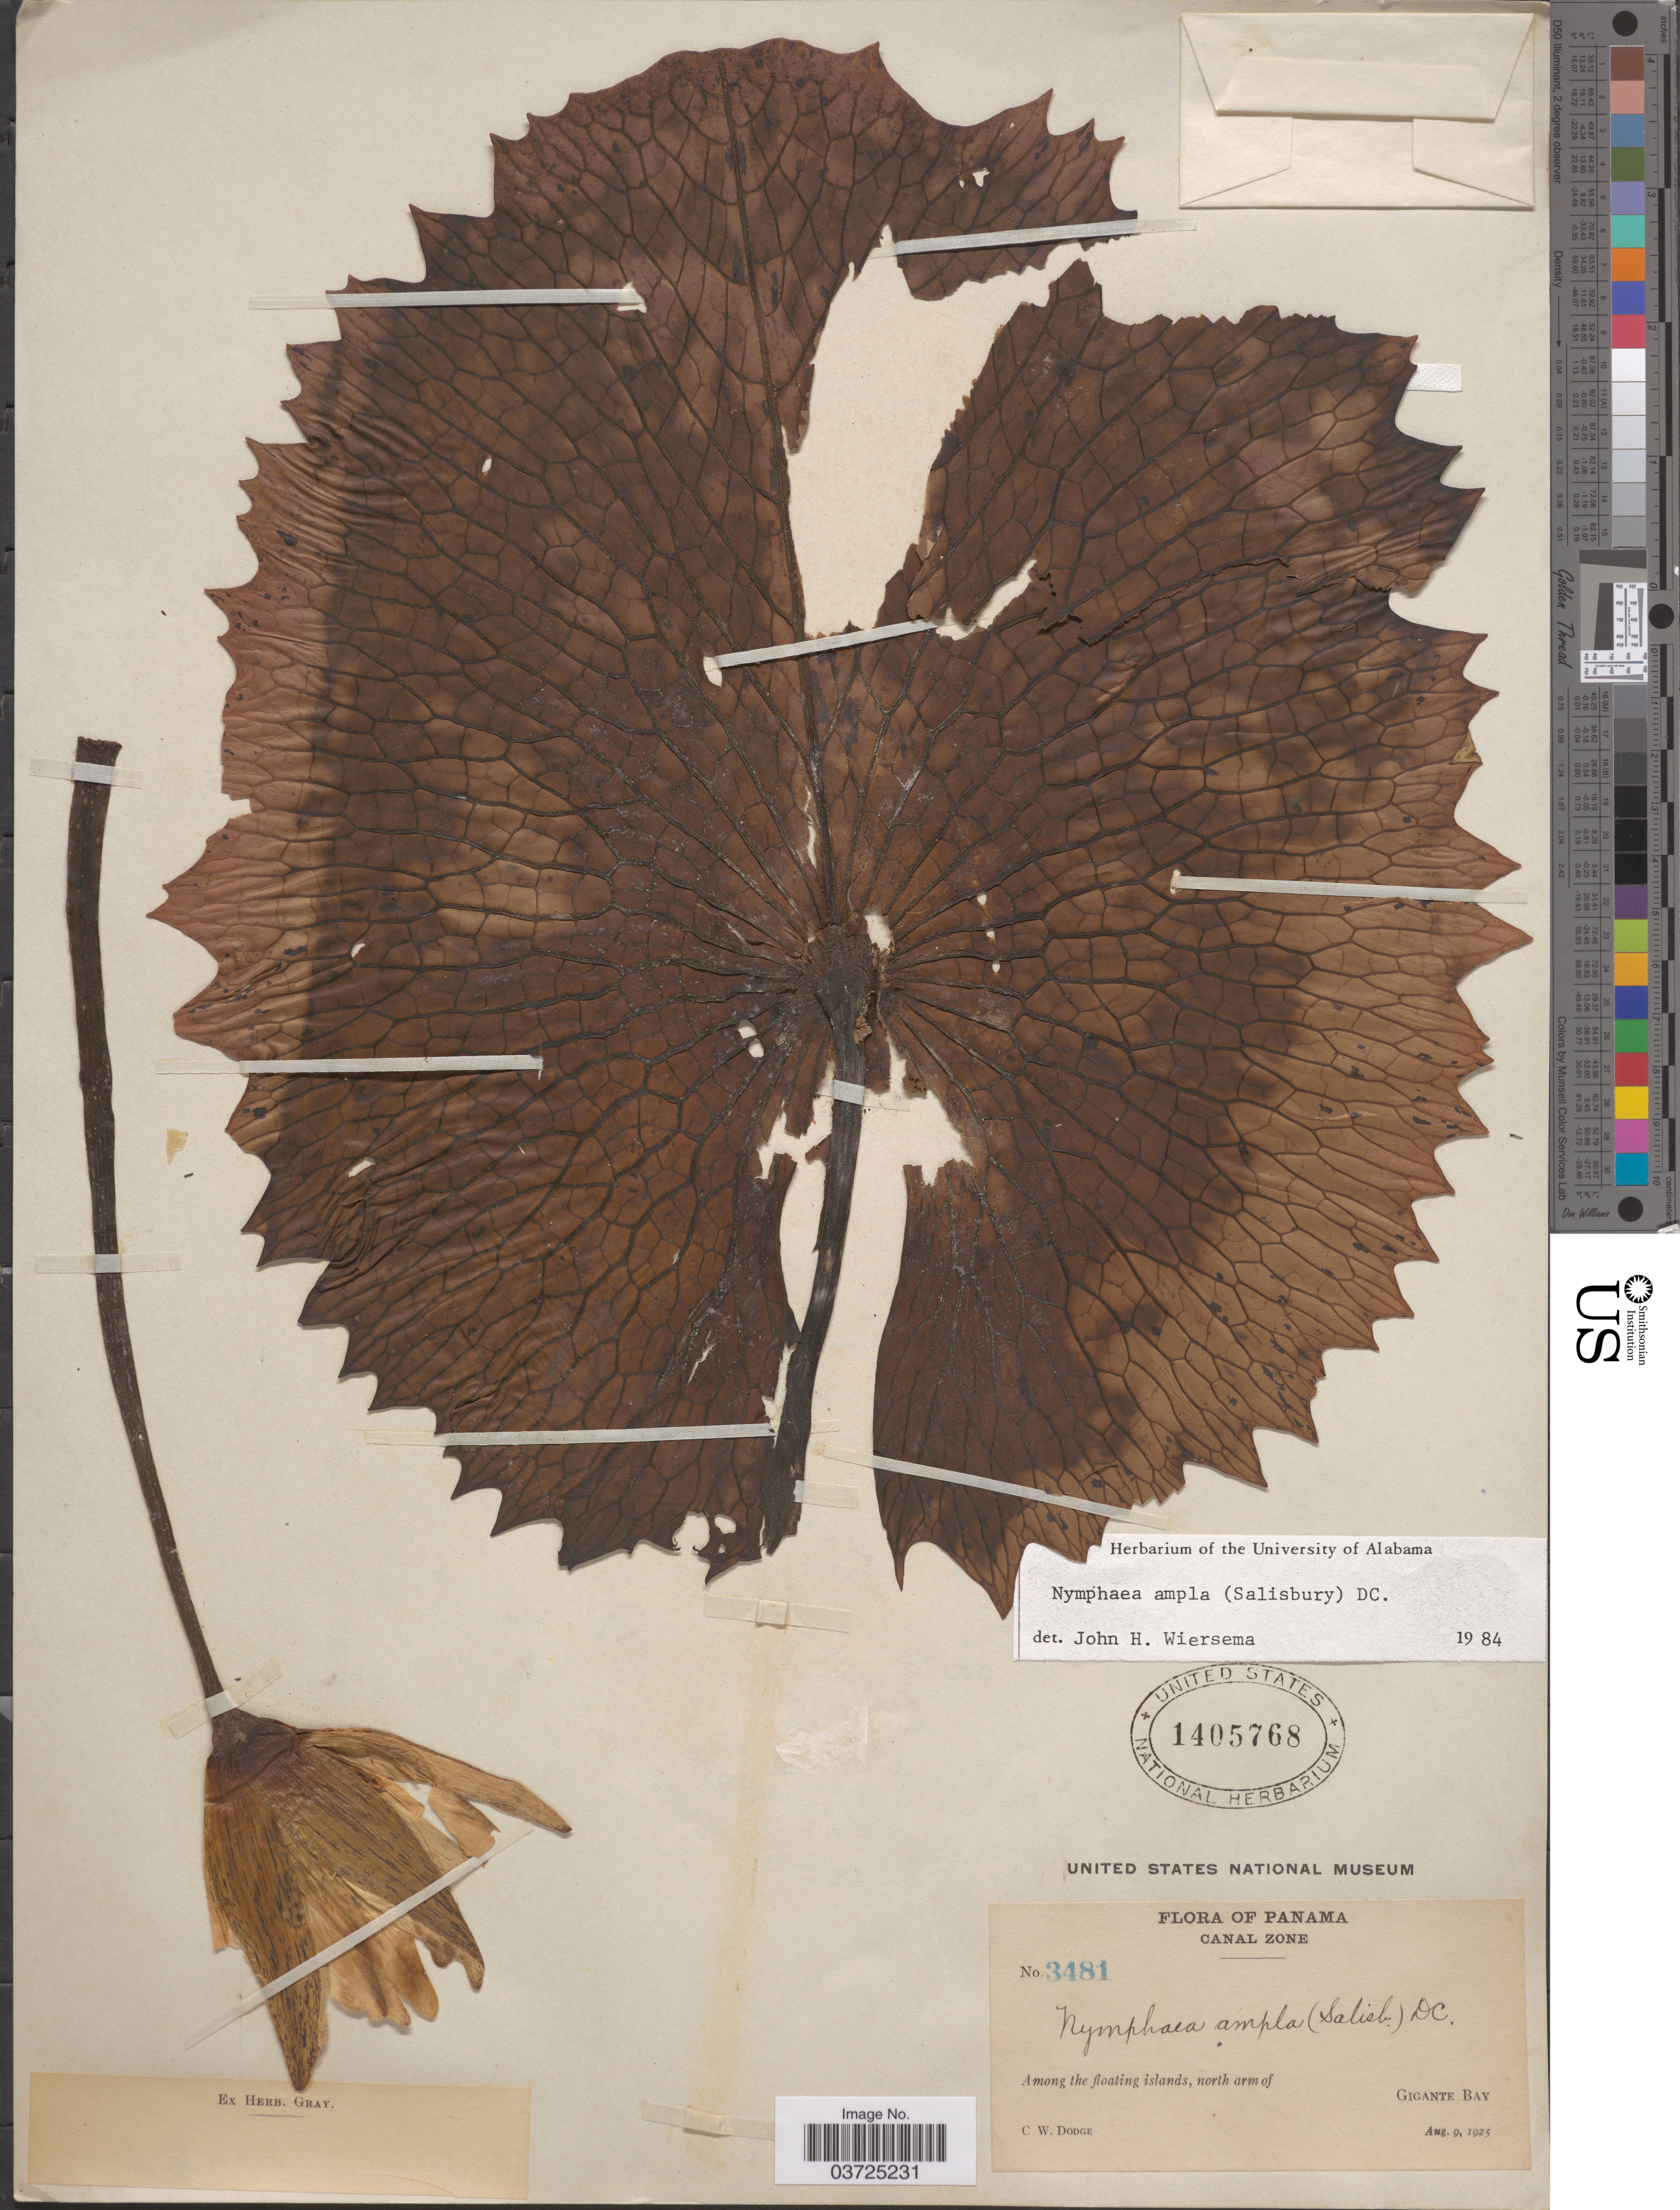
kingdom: Plantae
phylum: Tracheophyta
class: Magnoliopsida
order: Nymphaeales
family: Nymphaeaceae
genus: Nymphaea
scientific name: Nymphaea ampla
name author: (Salisb.) DC.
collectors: C. Dodge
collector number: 3481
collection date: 1925-08-09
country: Panama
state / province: Colón / Panamá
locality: Canal Zone. Among the floating islands, north arm of Gigante Bay.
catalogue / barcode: US 1405768